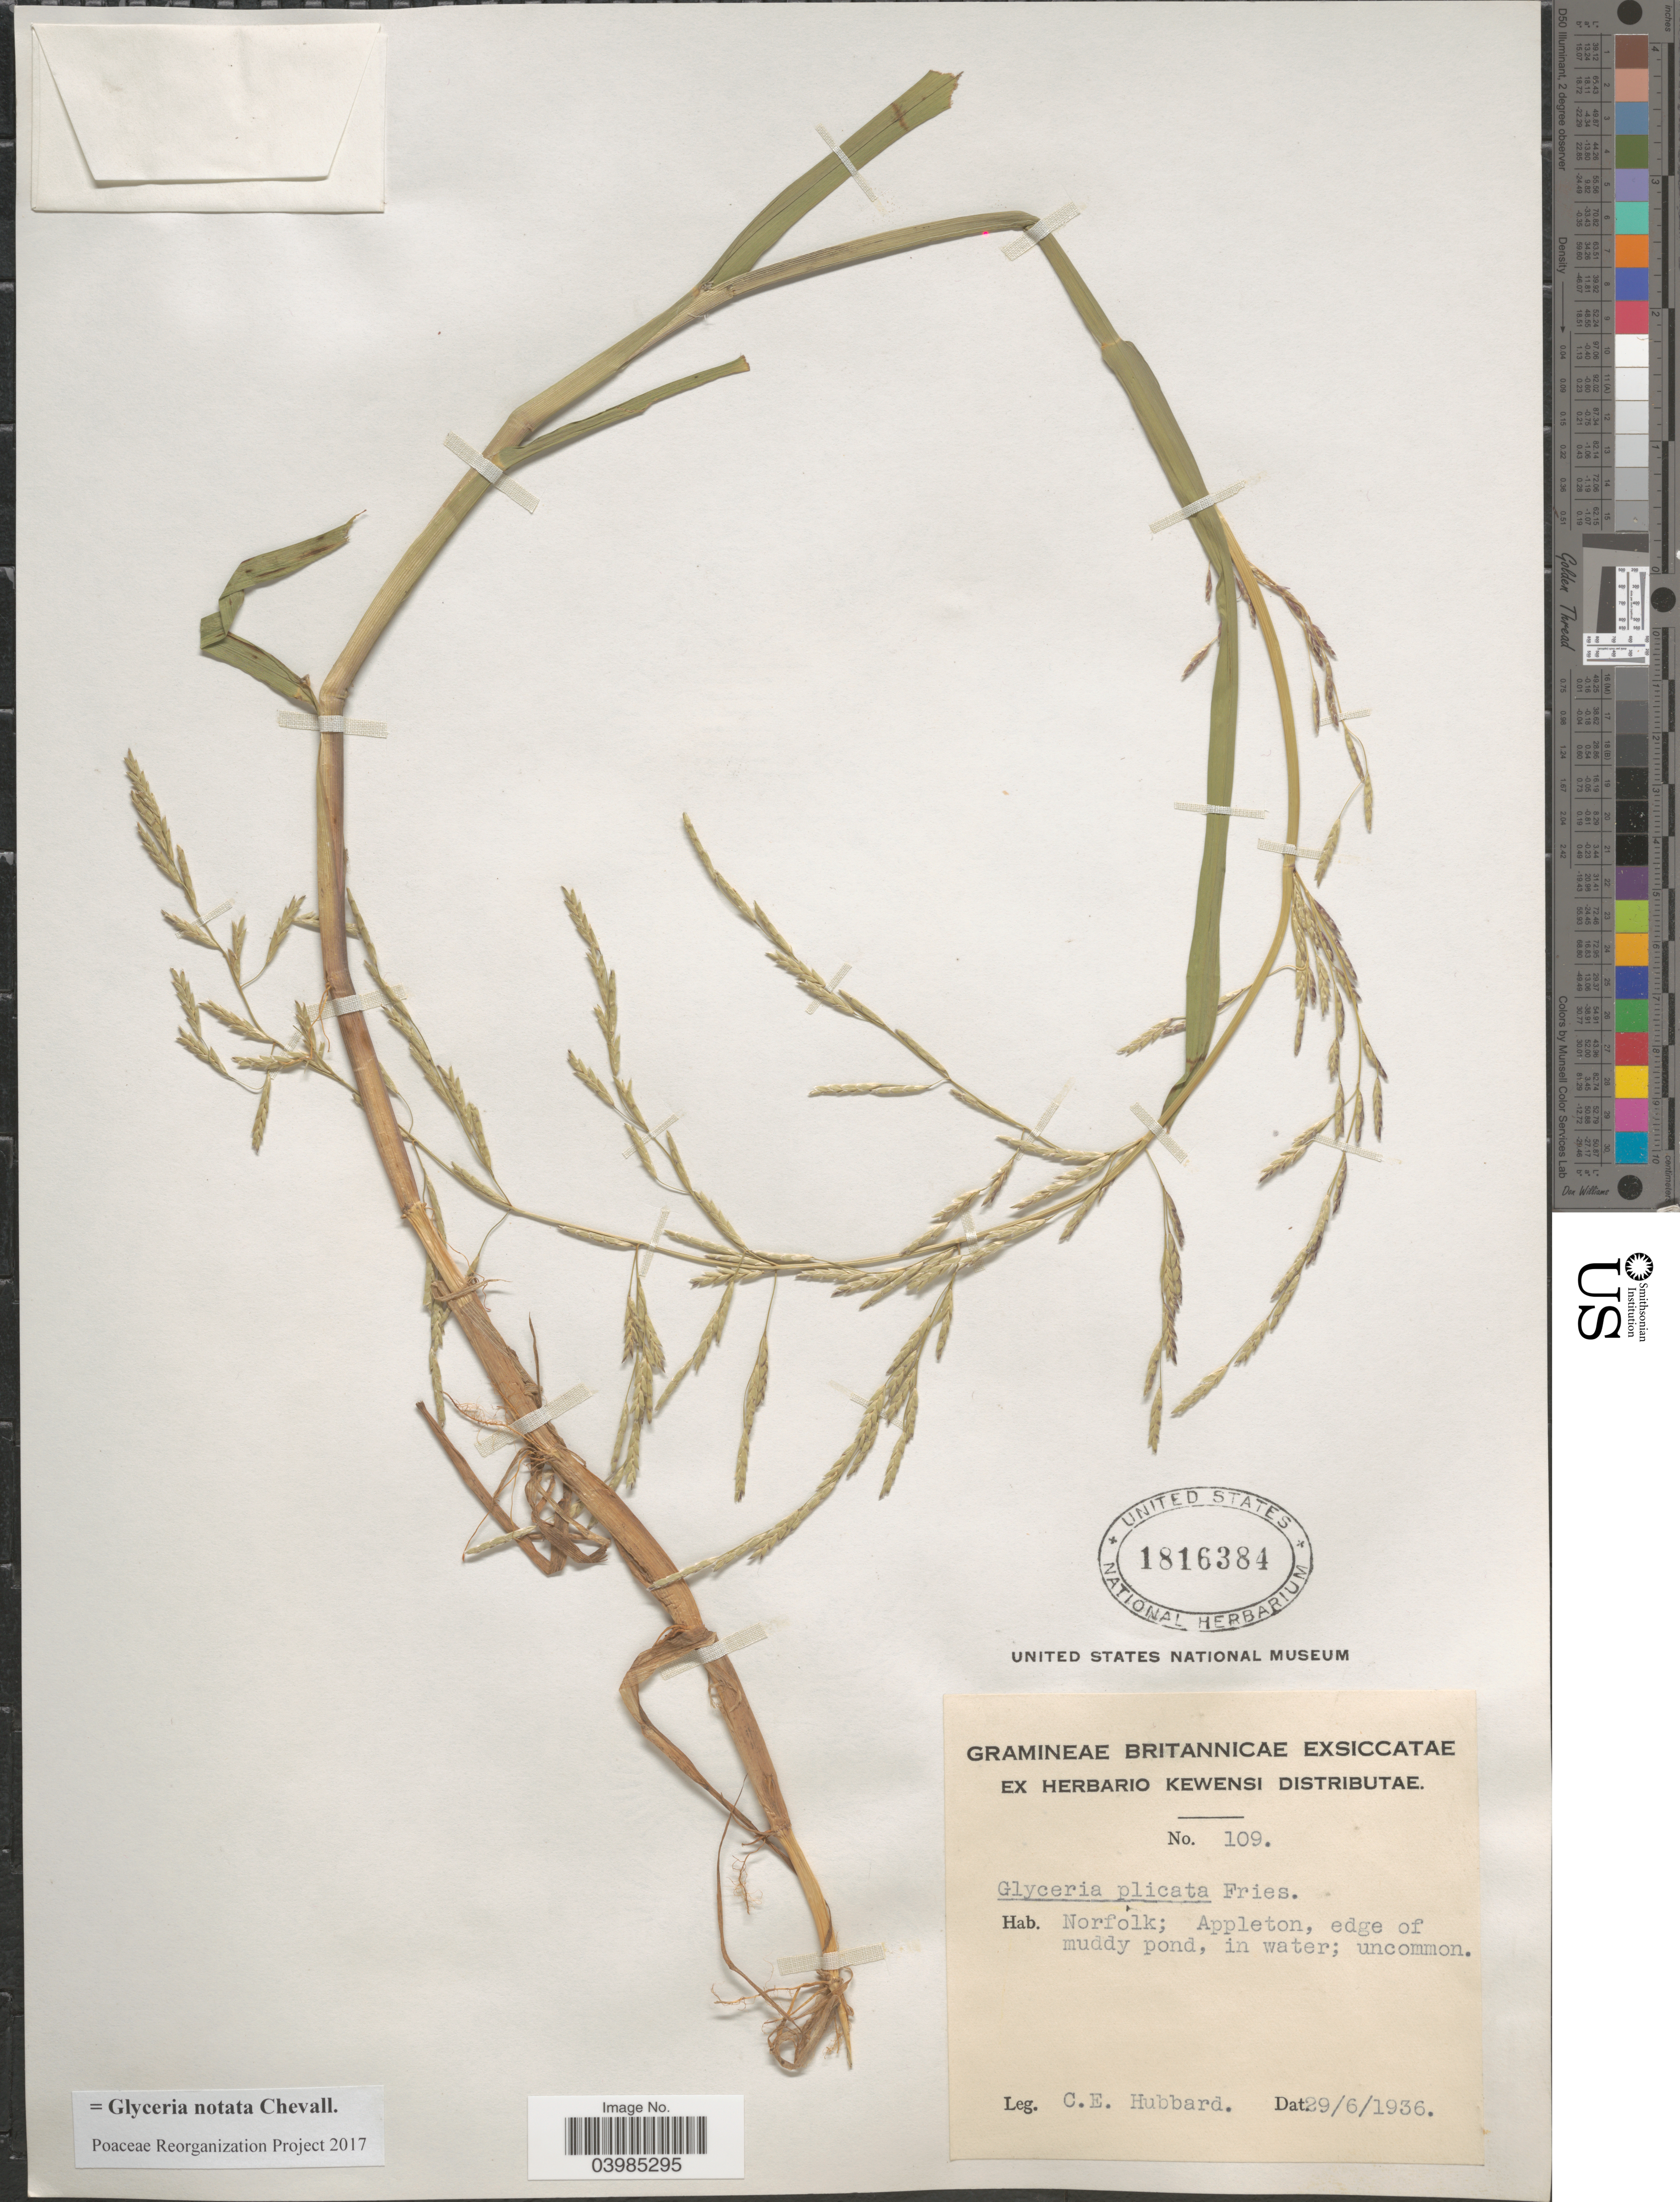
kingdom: Plantae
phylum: Tracheophyta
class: Liliopsida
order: Poales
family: Poaceae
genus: Glyceria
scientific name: Glyceria notata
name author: Chevall.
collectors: C. E. Hubbard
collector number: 109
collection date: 1936-06-29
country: United Kingdom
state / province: England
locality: Norfolk; Appleton, edge of muddy pond.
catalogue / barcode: US 1816384